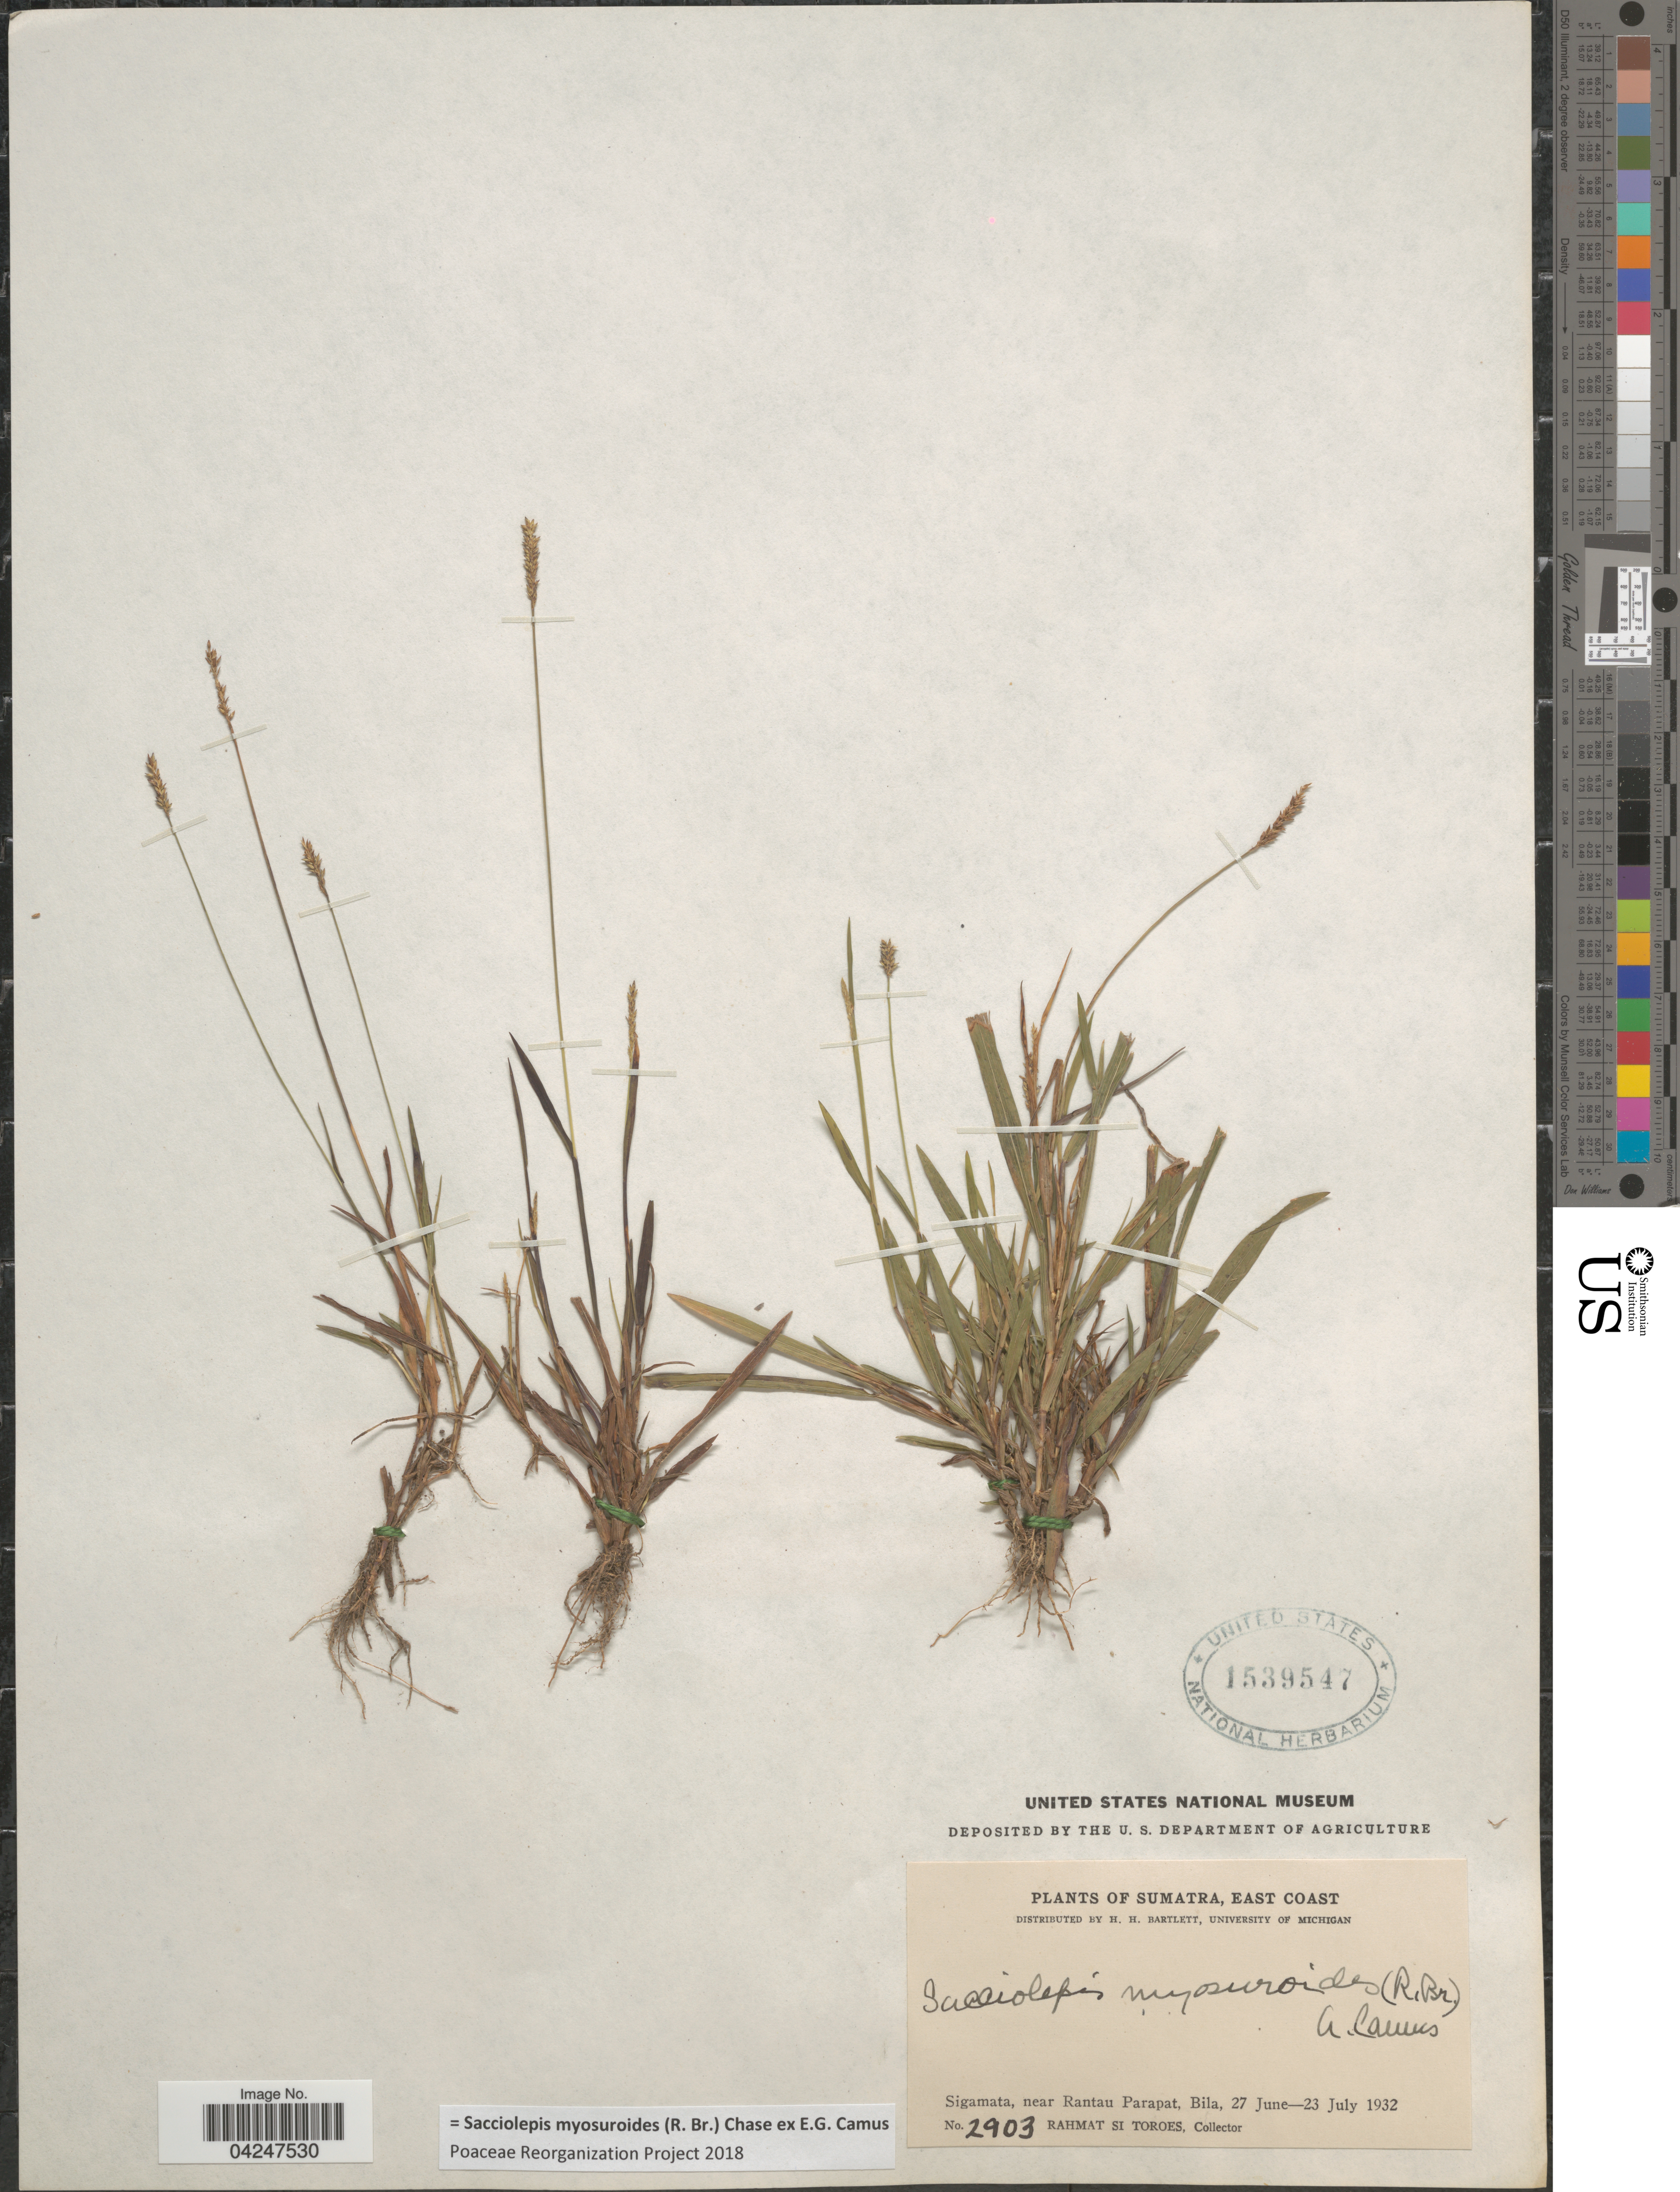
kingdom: Plantae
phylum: Tracheophyta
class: Liliopsida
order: Poales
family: Poaceae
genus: Sacciolepis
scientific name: Sacciolepis myosuroides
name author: (R. Br.) Chase ex E.G. Camus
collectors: Rahmat Si Boeea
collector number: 2903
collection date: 1932-06-27/1932-07-23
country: Indonesia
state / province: Sumatra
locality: East Coast. Sigamata, near Rantau Parapat, Bila.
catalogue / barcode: US 1539547